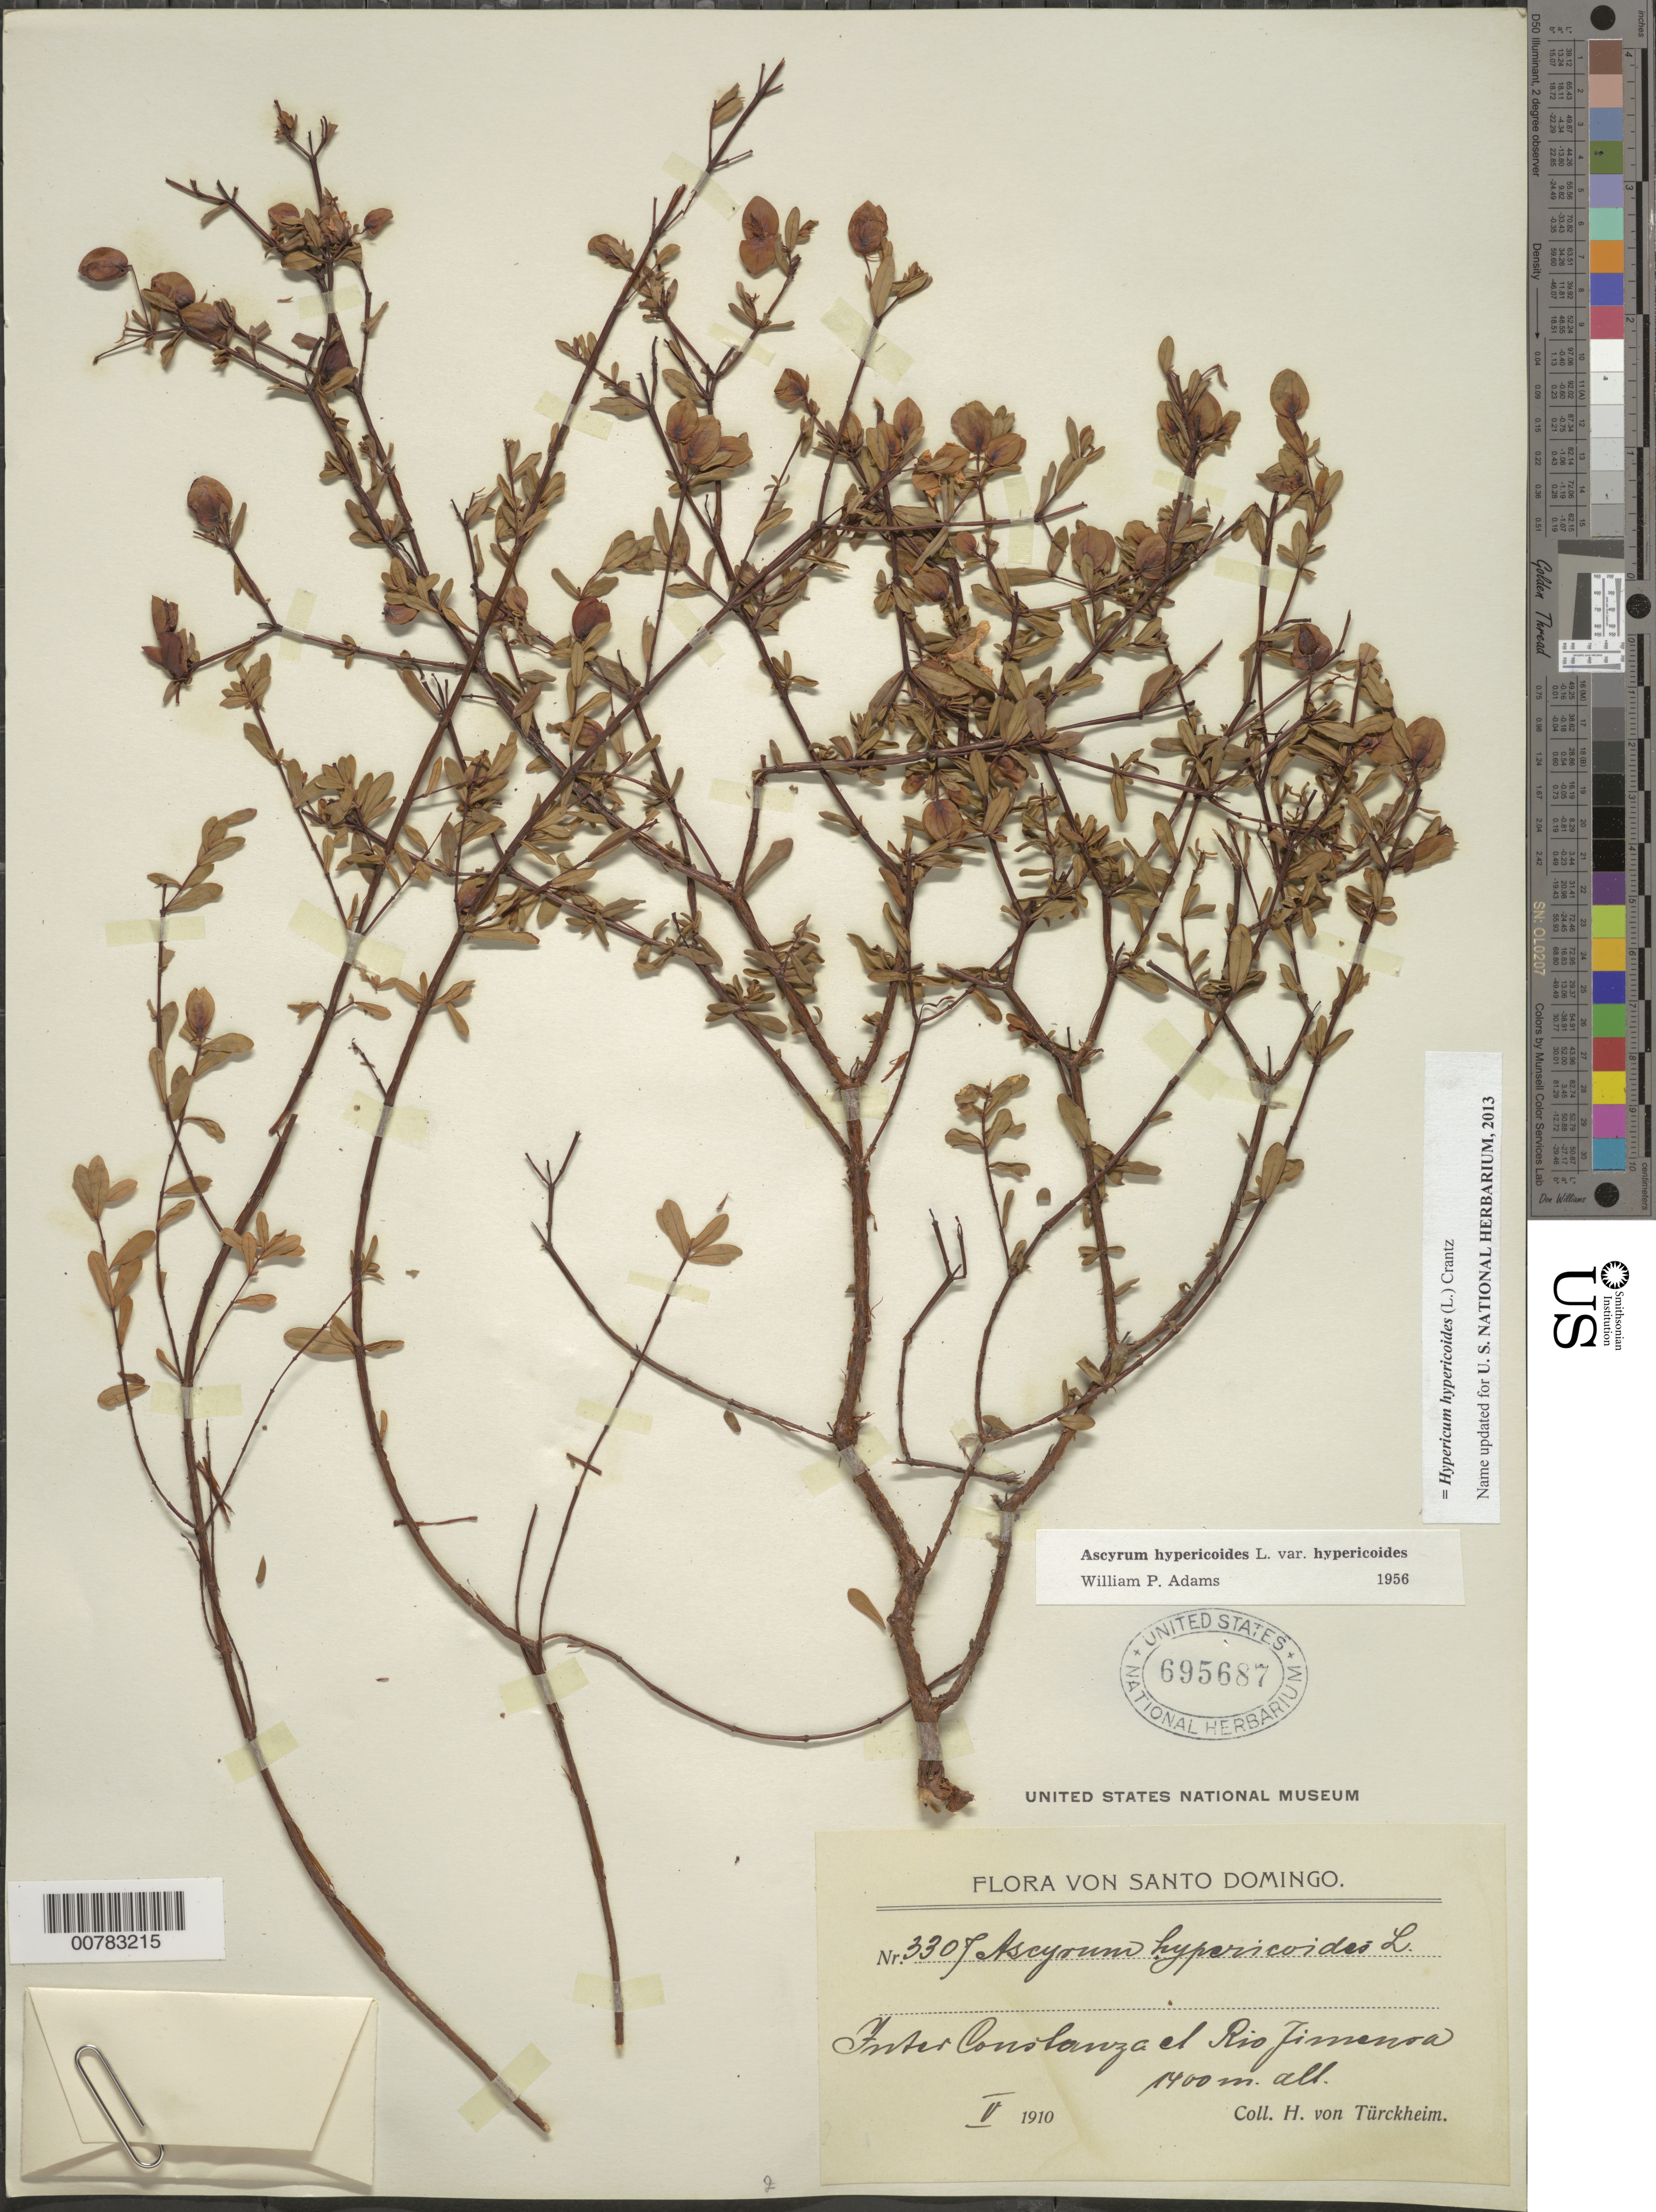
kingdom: Plantae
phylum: Tracheophyta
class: Magnoliopsida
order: Malpighiales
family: Hypericaceae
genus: Hypericum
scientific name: Hypericum hypericoides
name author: (L.) Crantz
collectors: H. von Türckheim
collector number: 3307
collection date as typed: May 1910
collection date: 1910-05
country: Dominican Republic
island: Hispaniola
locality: "Fnter" Constanza, Jimenoa River.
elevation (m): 1400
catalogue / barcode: US 695687